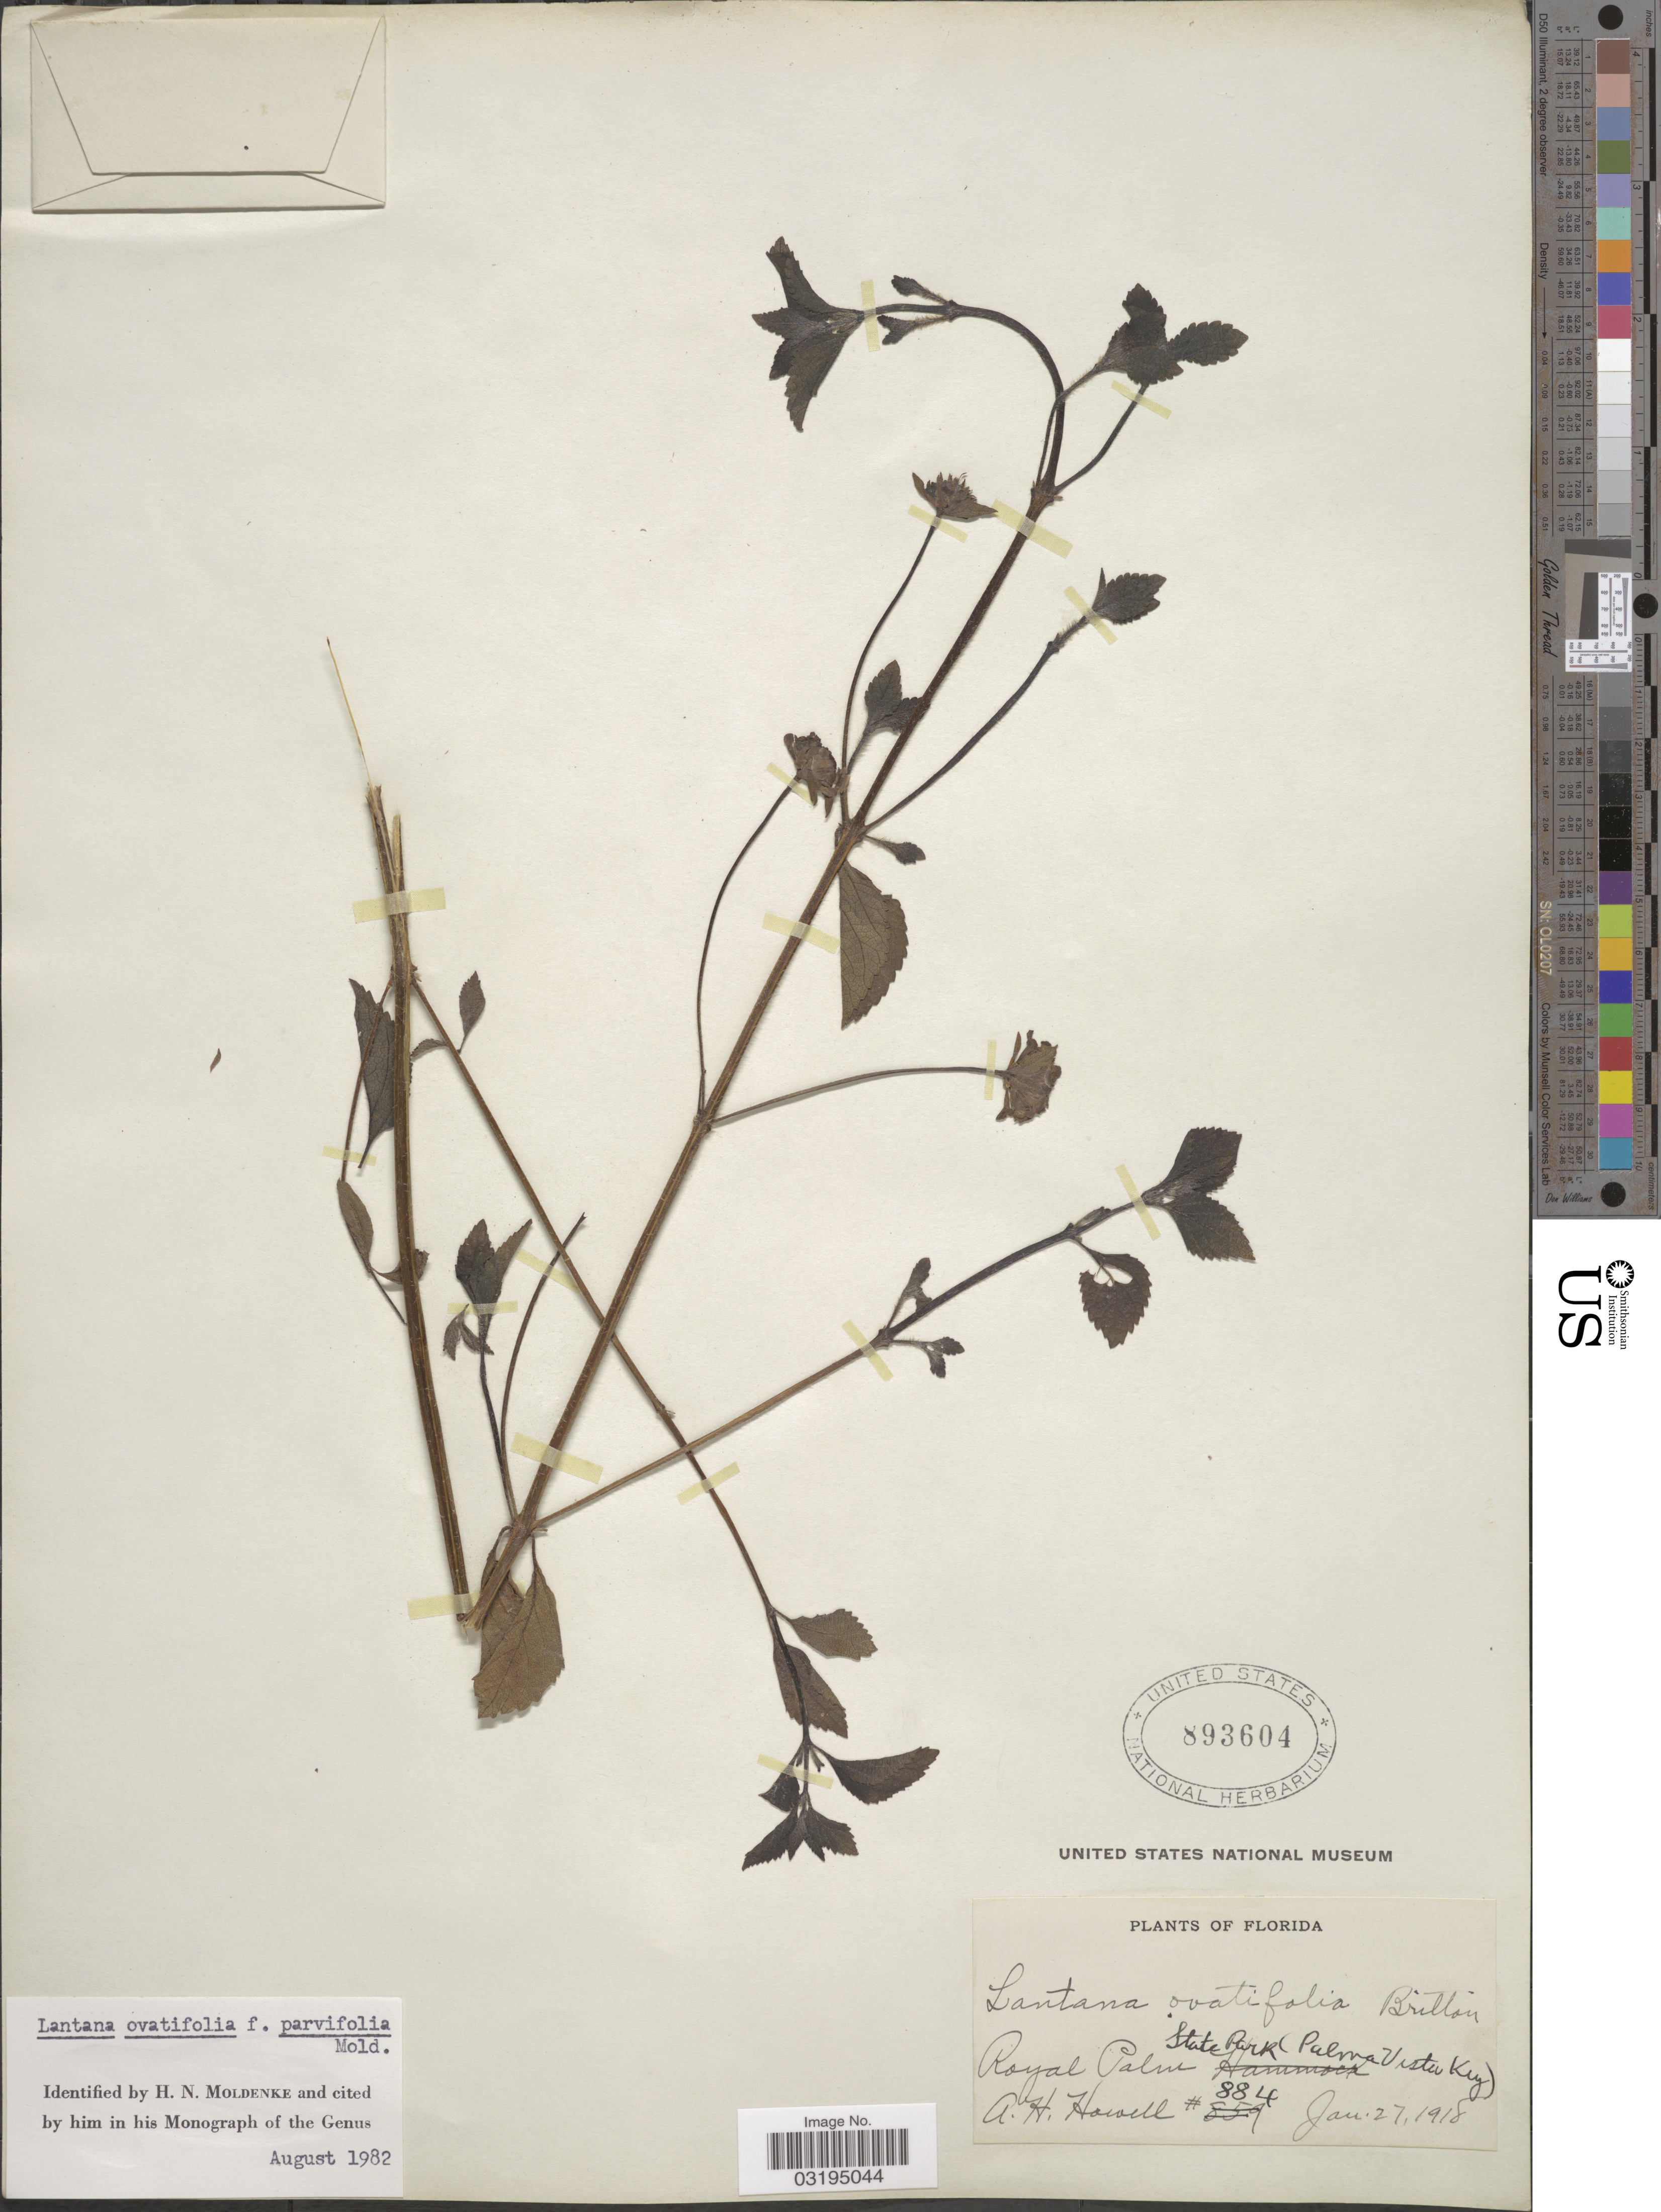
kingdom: Plantae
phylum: Tracheophyta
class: Magnoliopsida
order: Lamiales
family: Verbenaceae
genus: Lantana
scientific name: Lantana ovatifolia f. parvifolia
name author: Moldenke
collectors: A. Howell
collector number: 884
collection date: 1918-01-27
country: United States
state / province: Florida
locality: Royal Palm State Park (Palma Vista Key).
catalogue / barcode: US 893604